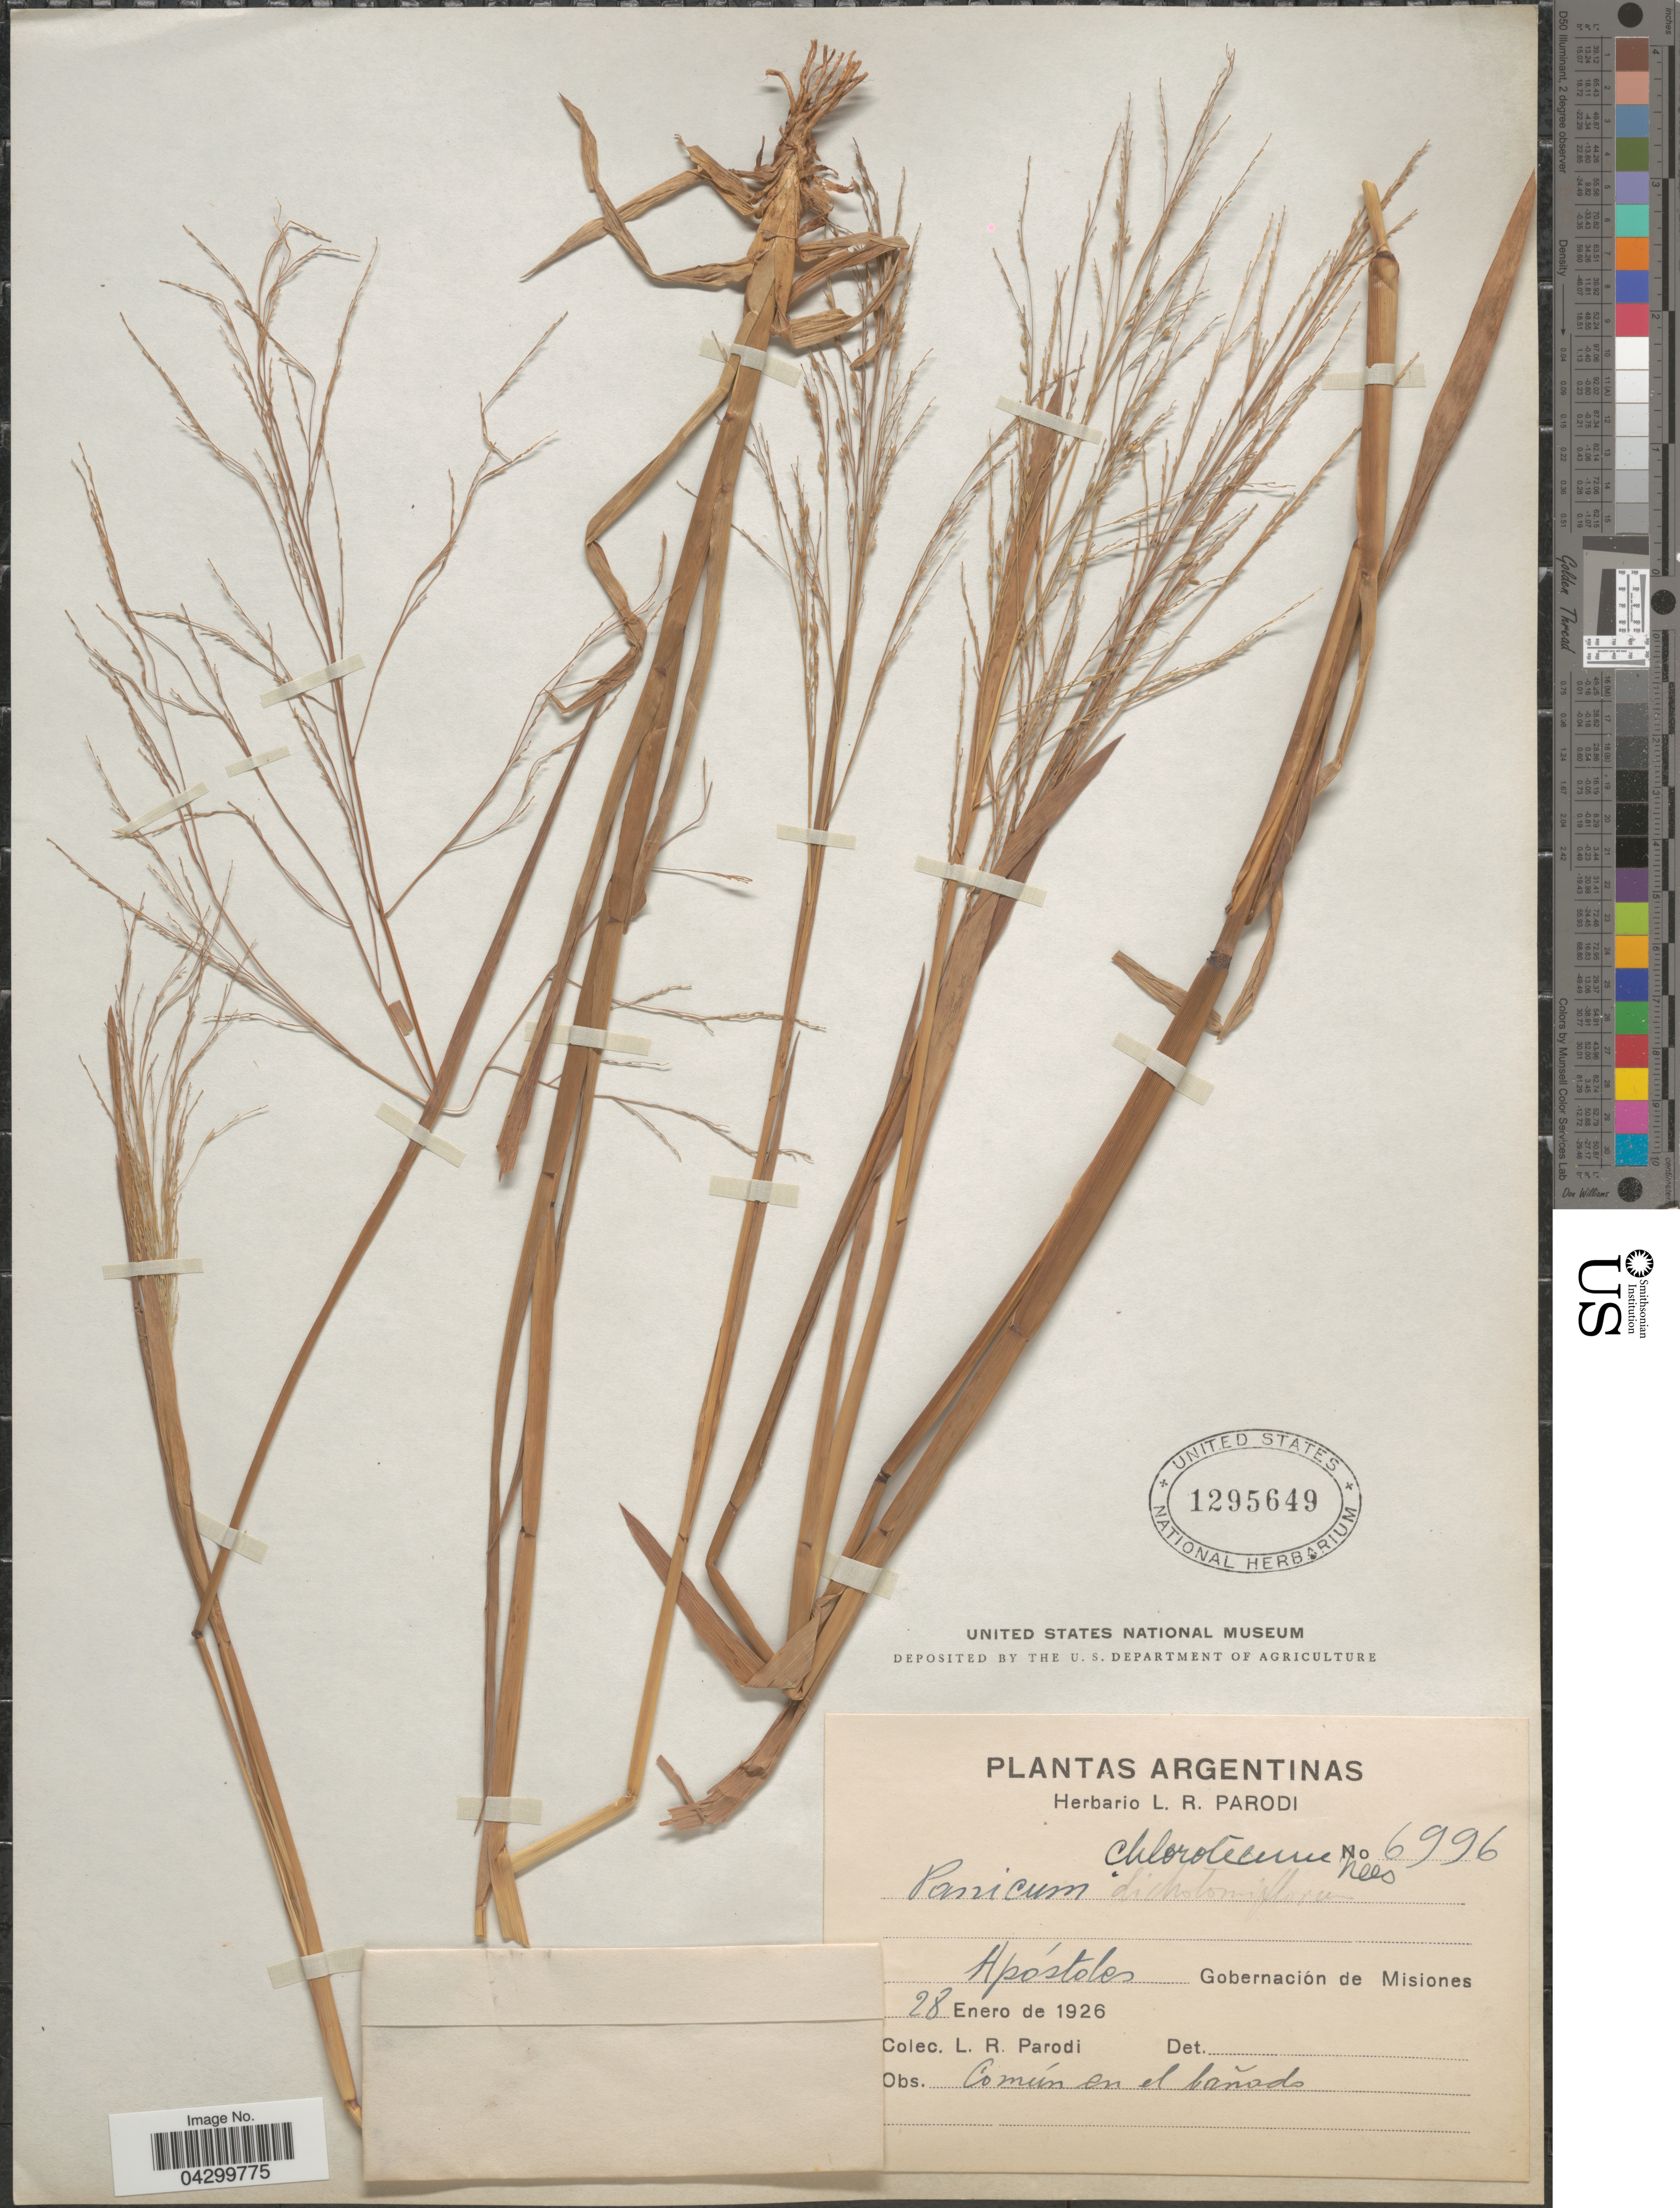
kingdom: Plantae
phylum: Tracheophyta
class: Liliopsida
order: Poales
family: Poaceae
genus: Panicum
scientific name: Panicum dichotomiflorum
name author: Michx.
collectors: L. R. Parodi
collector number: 6996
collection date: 1926-01-28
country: Argentina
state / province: Misiones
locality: Apóstoles. Gobernación de Misiones. Común en el bañado.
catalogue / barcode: US 1295649